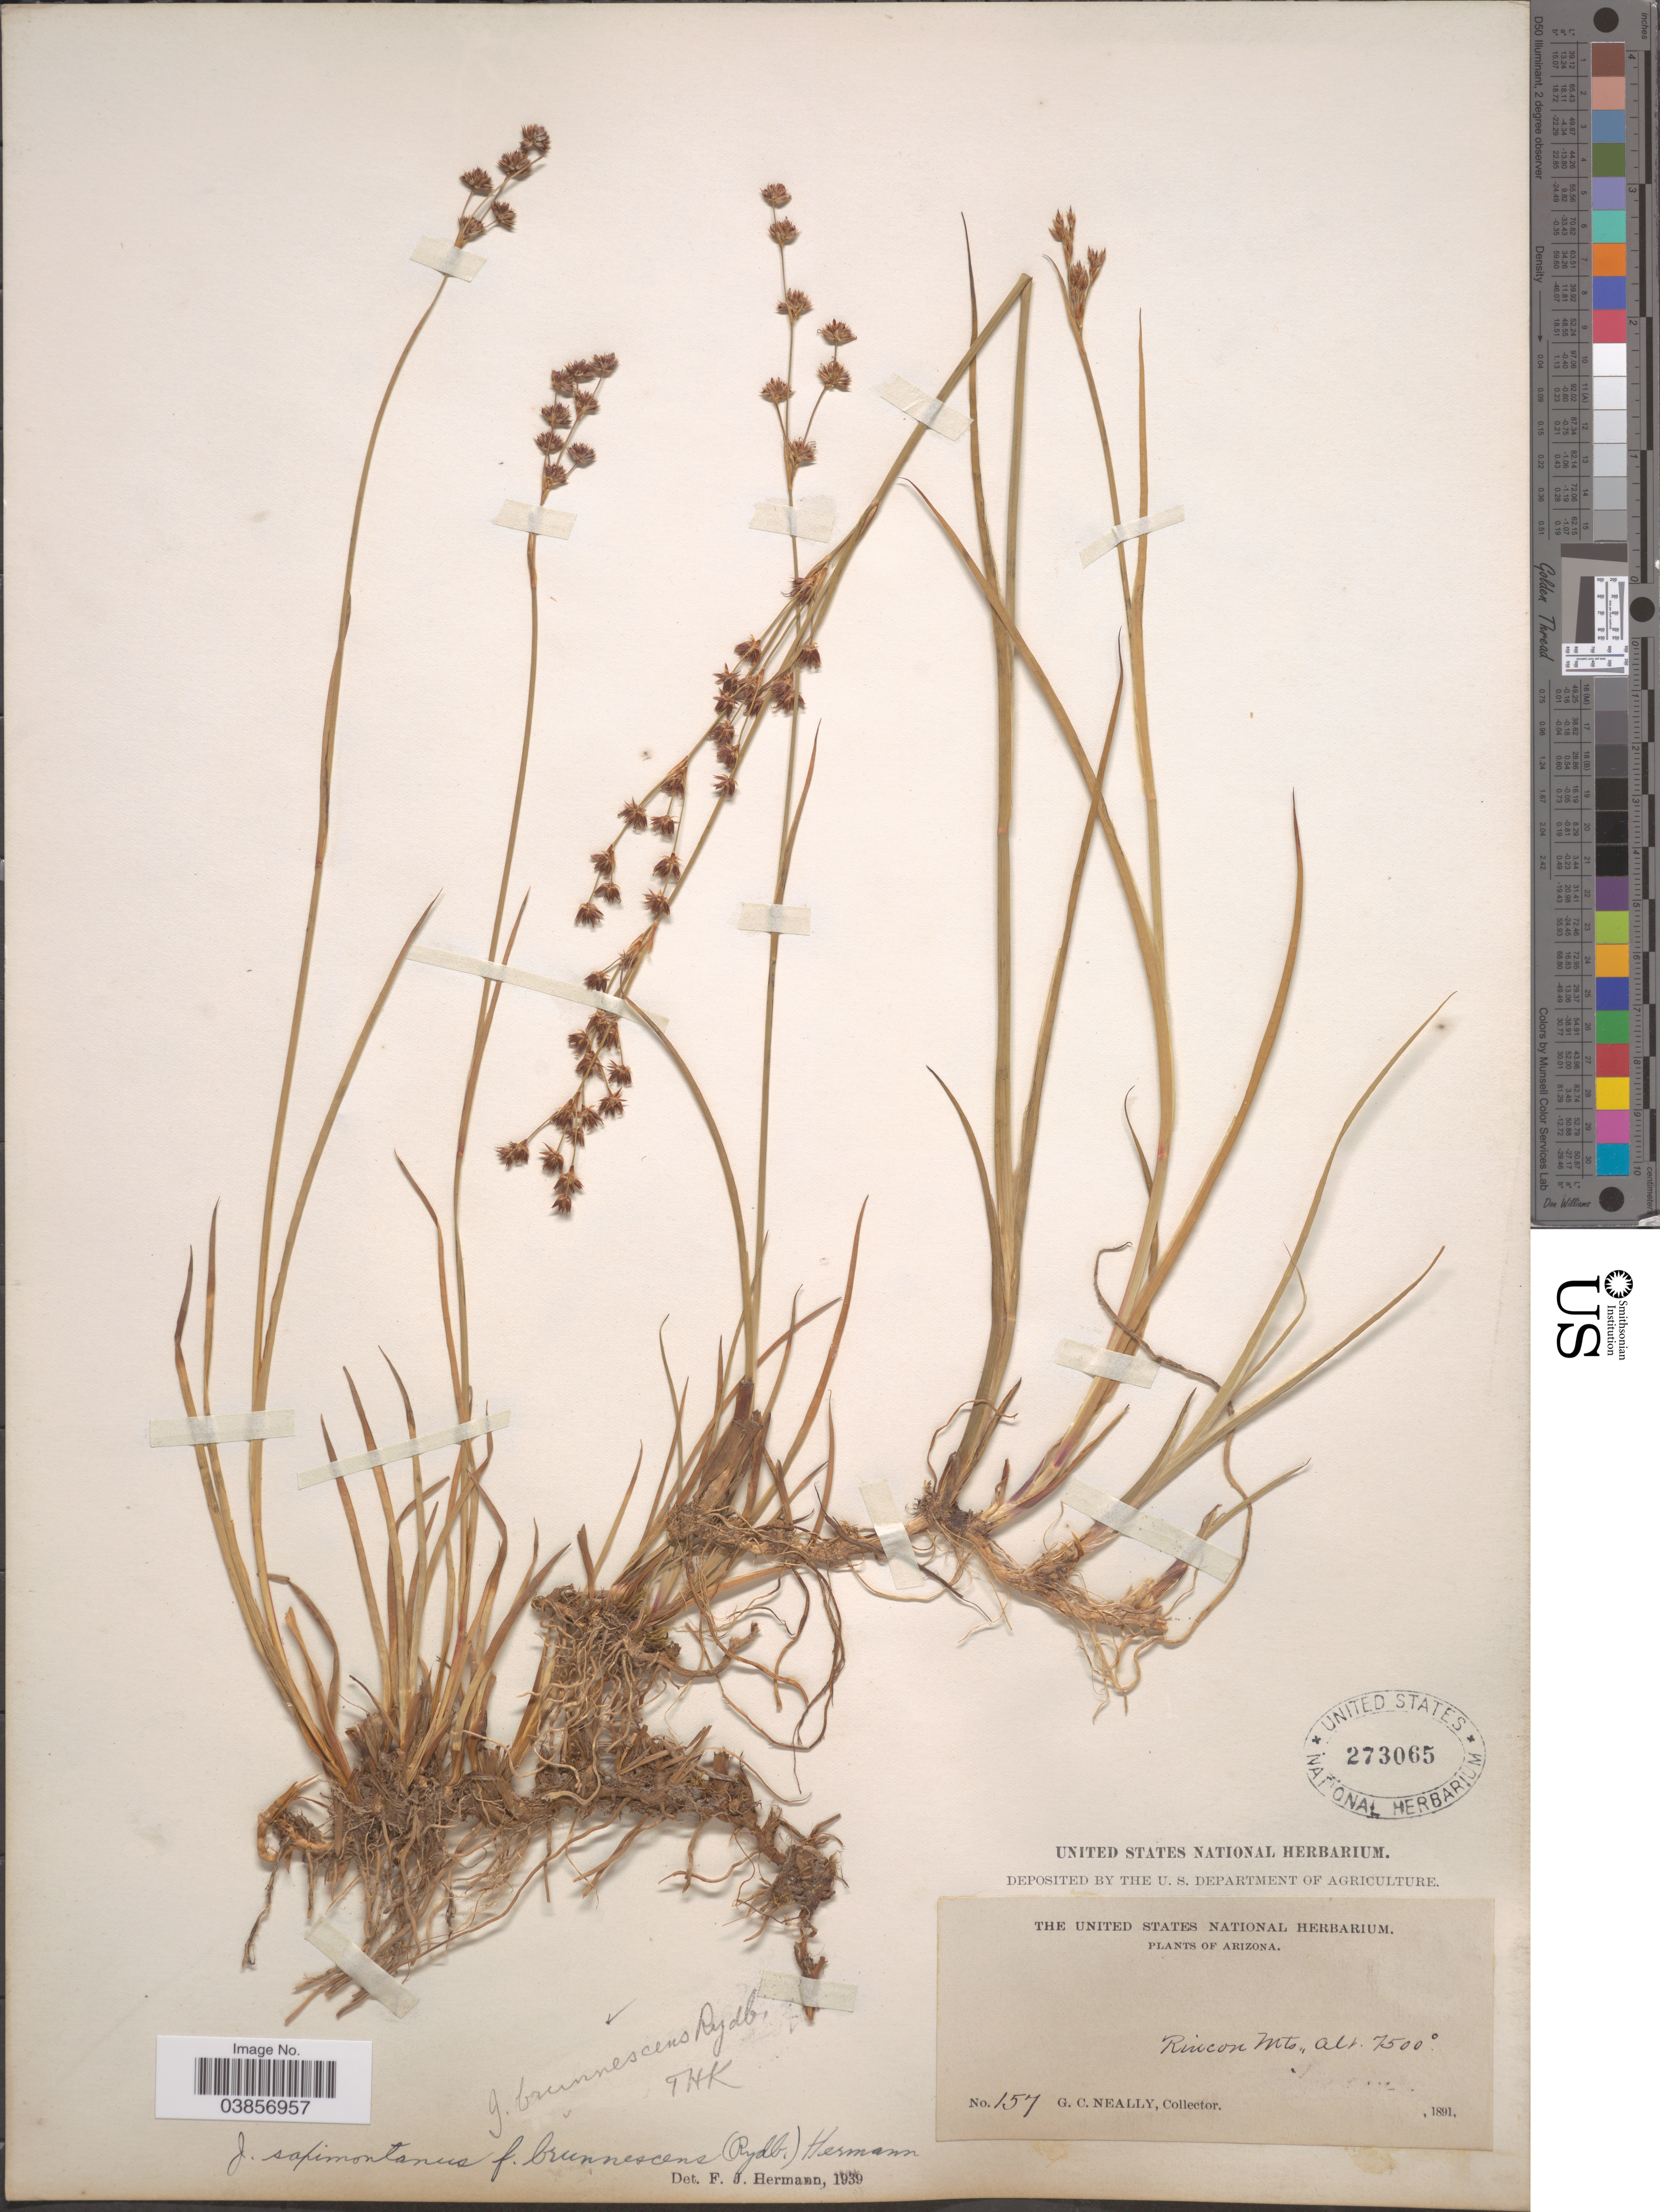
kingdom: Plantae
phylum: Tracheophyta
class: Liliopsida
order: Poales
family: Juncaceae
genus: Juncus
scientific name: Juncus saximontanus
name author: A. Nelson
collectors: G. Neally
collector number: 157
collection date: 1891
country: United States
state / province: Arizona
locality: Rincon Mts.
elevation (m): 2286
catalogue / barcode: US 473065